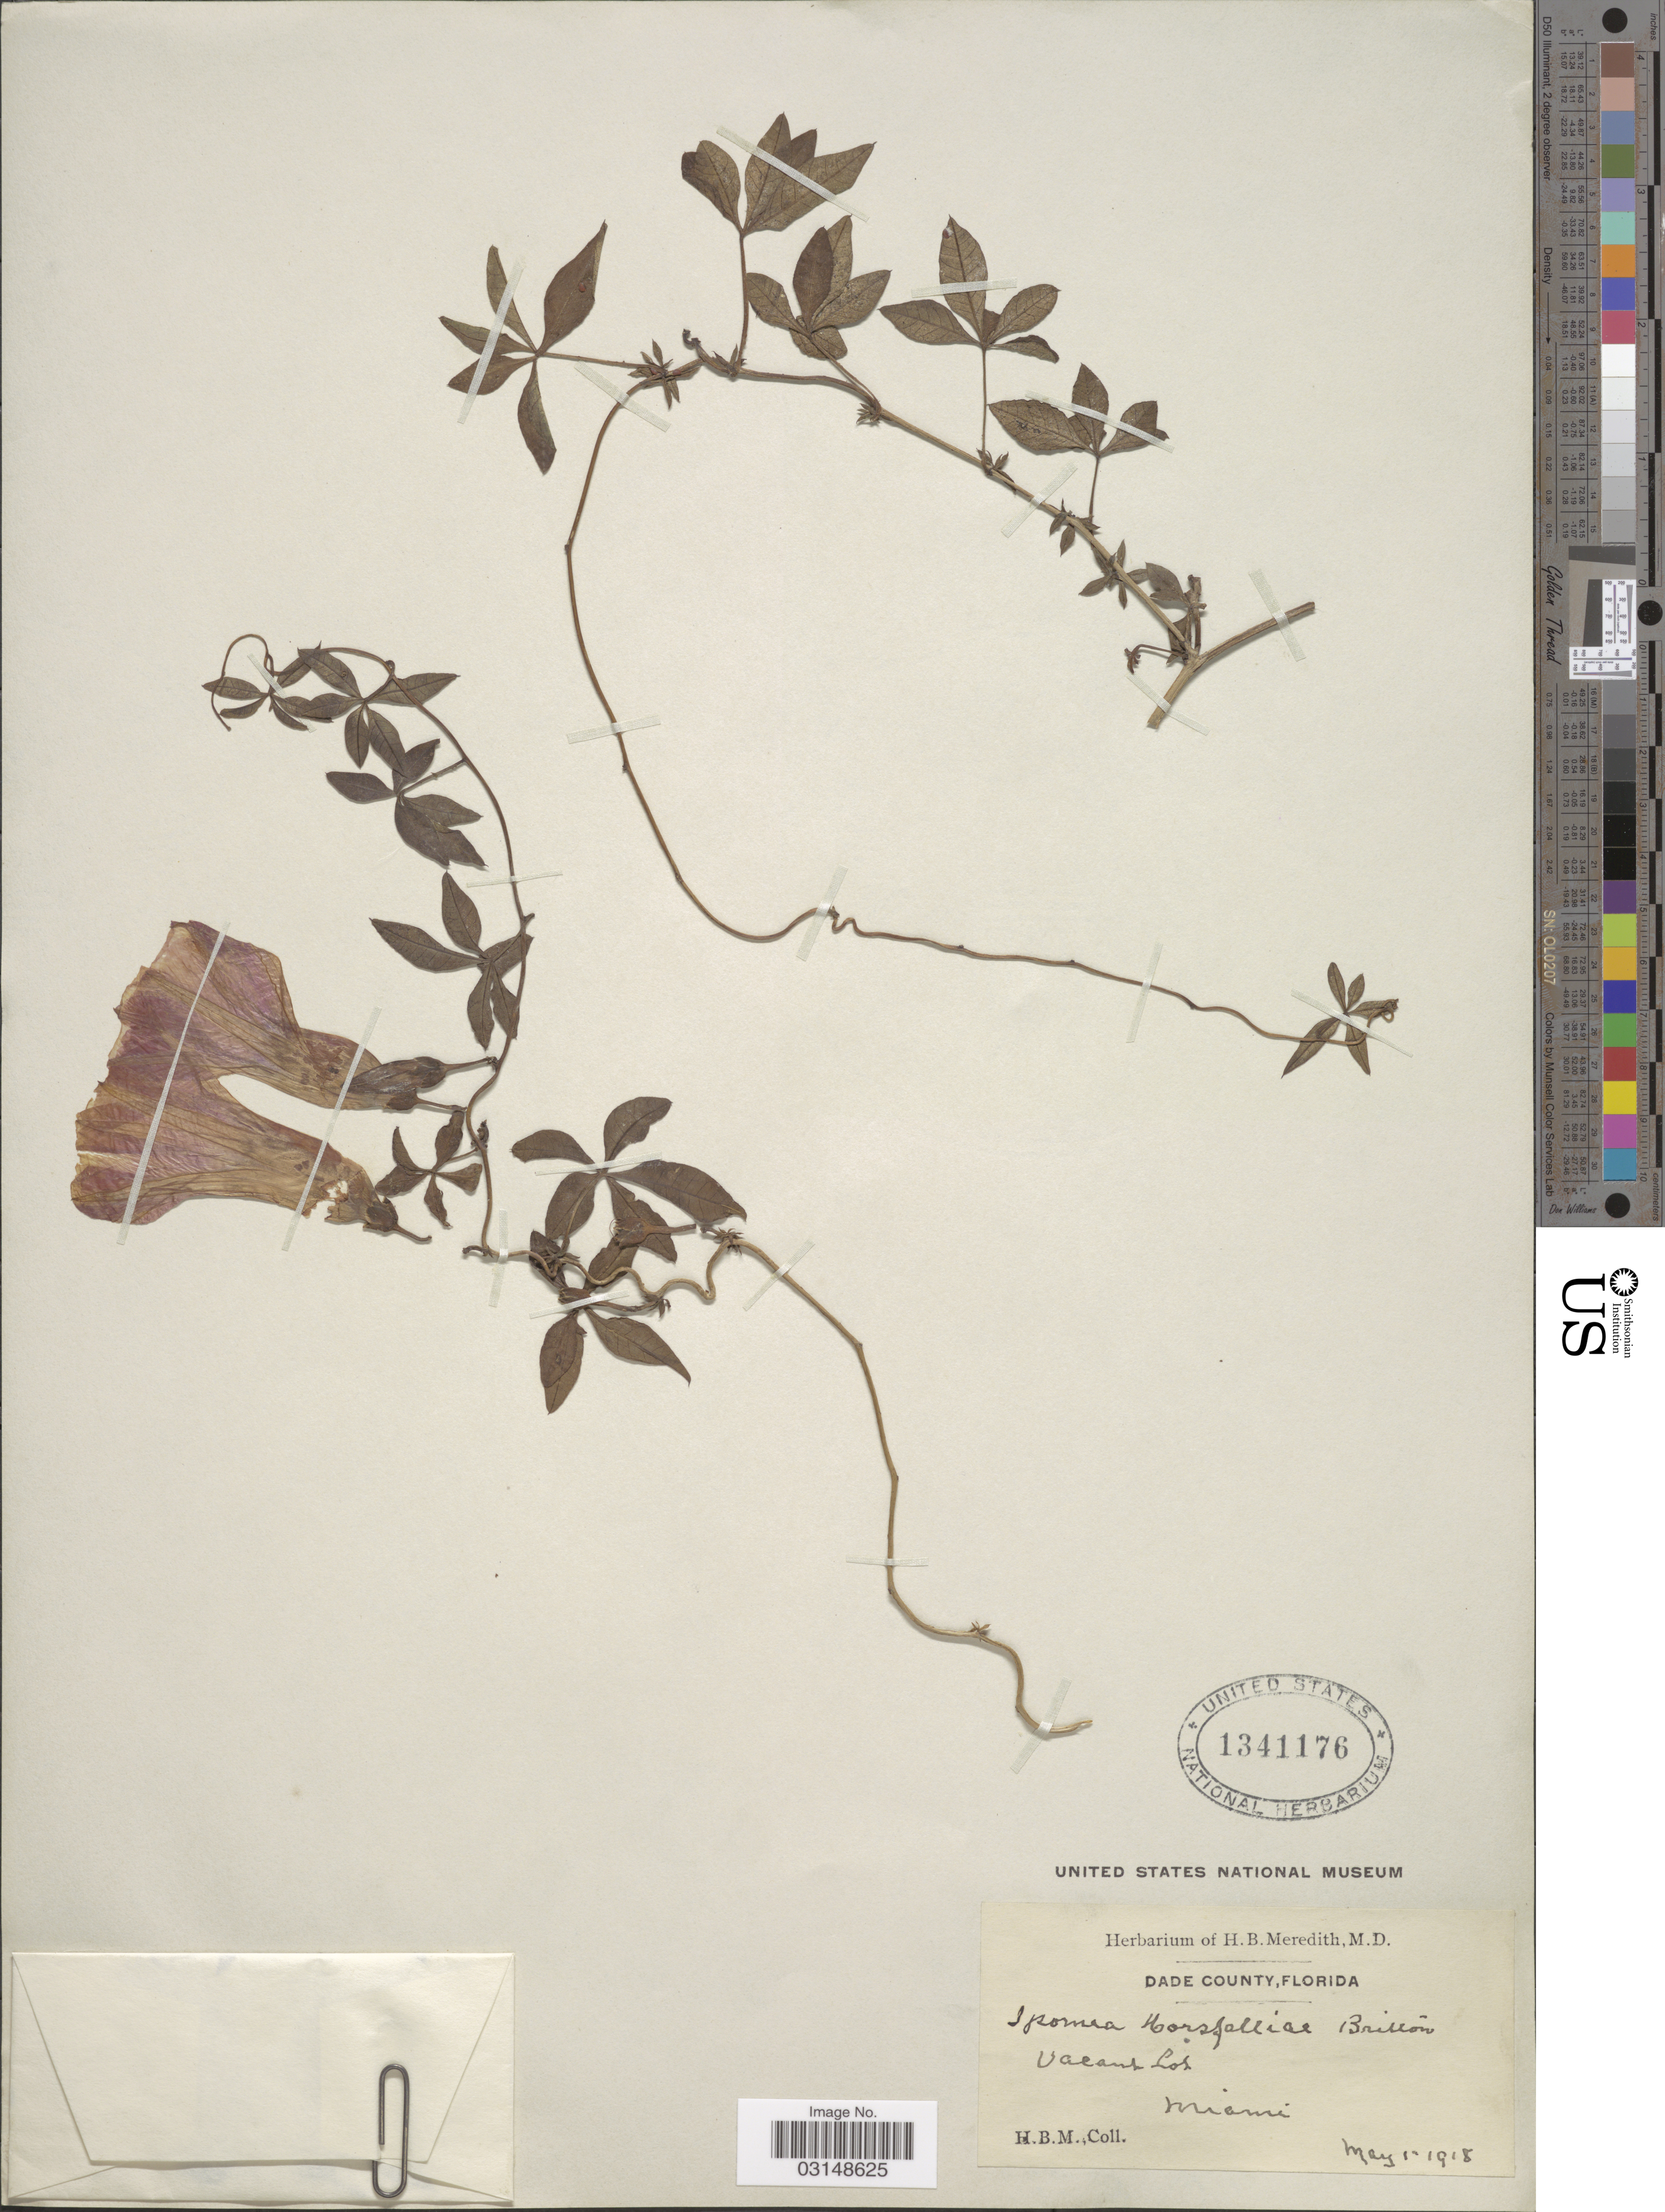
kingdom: Plantae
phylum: Tracheophyta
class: Magnoliopsida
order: Solanales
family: Convolvulaceae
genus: Ipomoea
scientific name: Ipomoea cairica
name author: (L.) Sweet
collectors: H. Meredith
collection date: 1918-05-05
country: United States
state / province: Florida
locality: Dade County, Miami.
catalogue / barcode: US 1341176